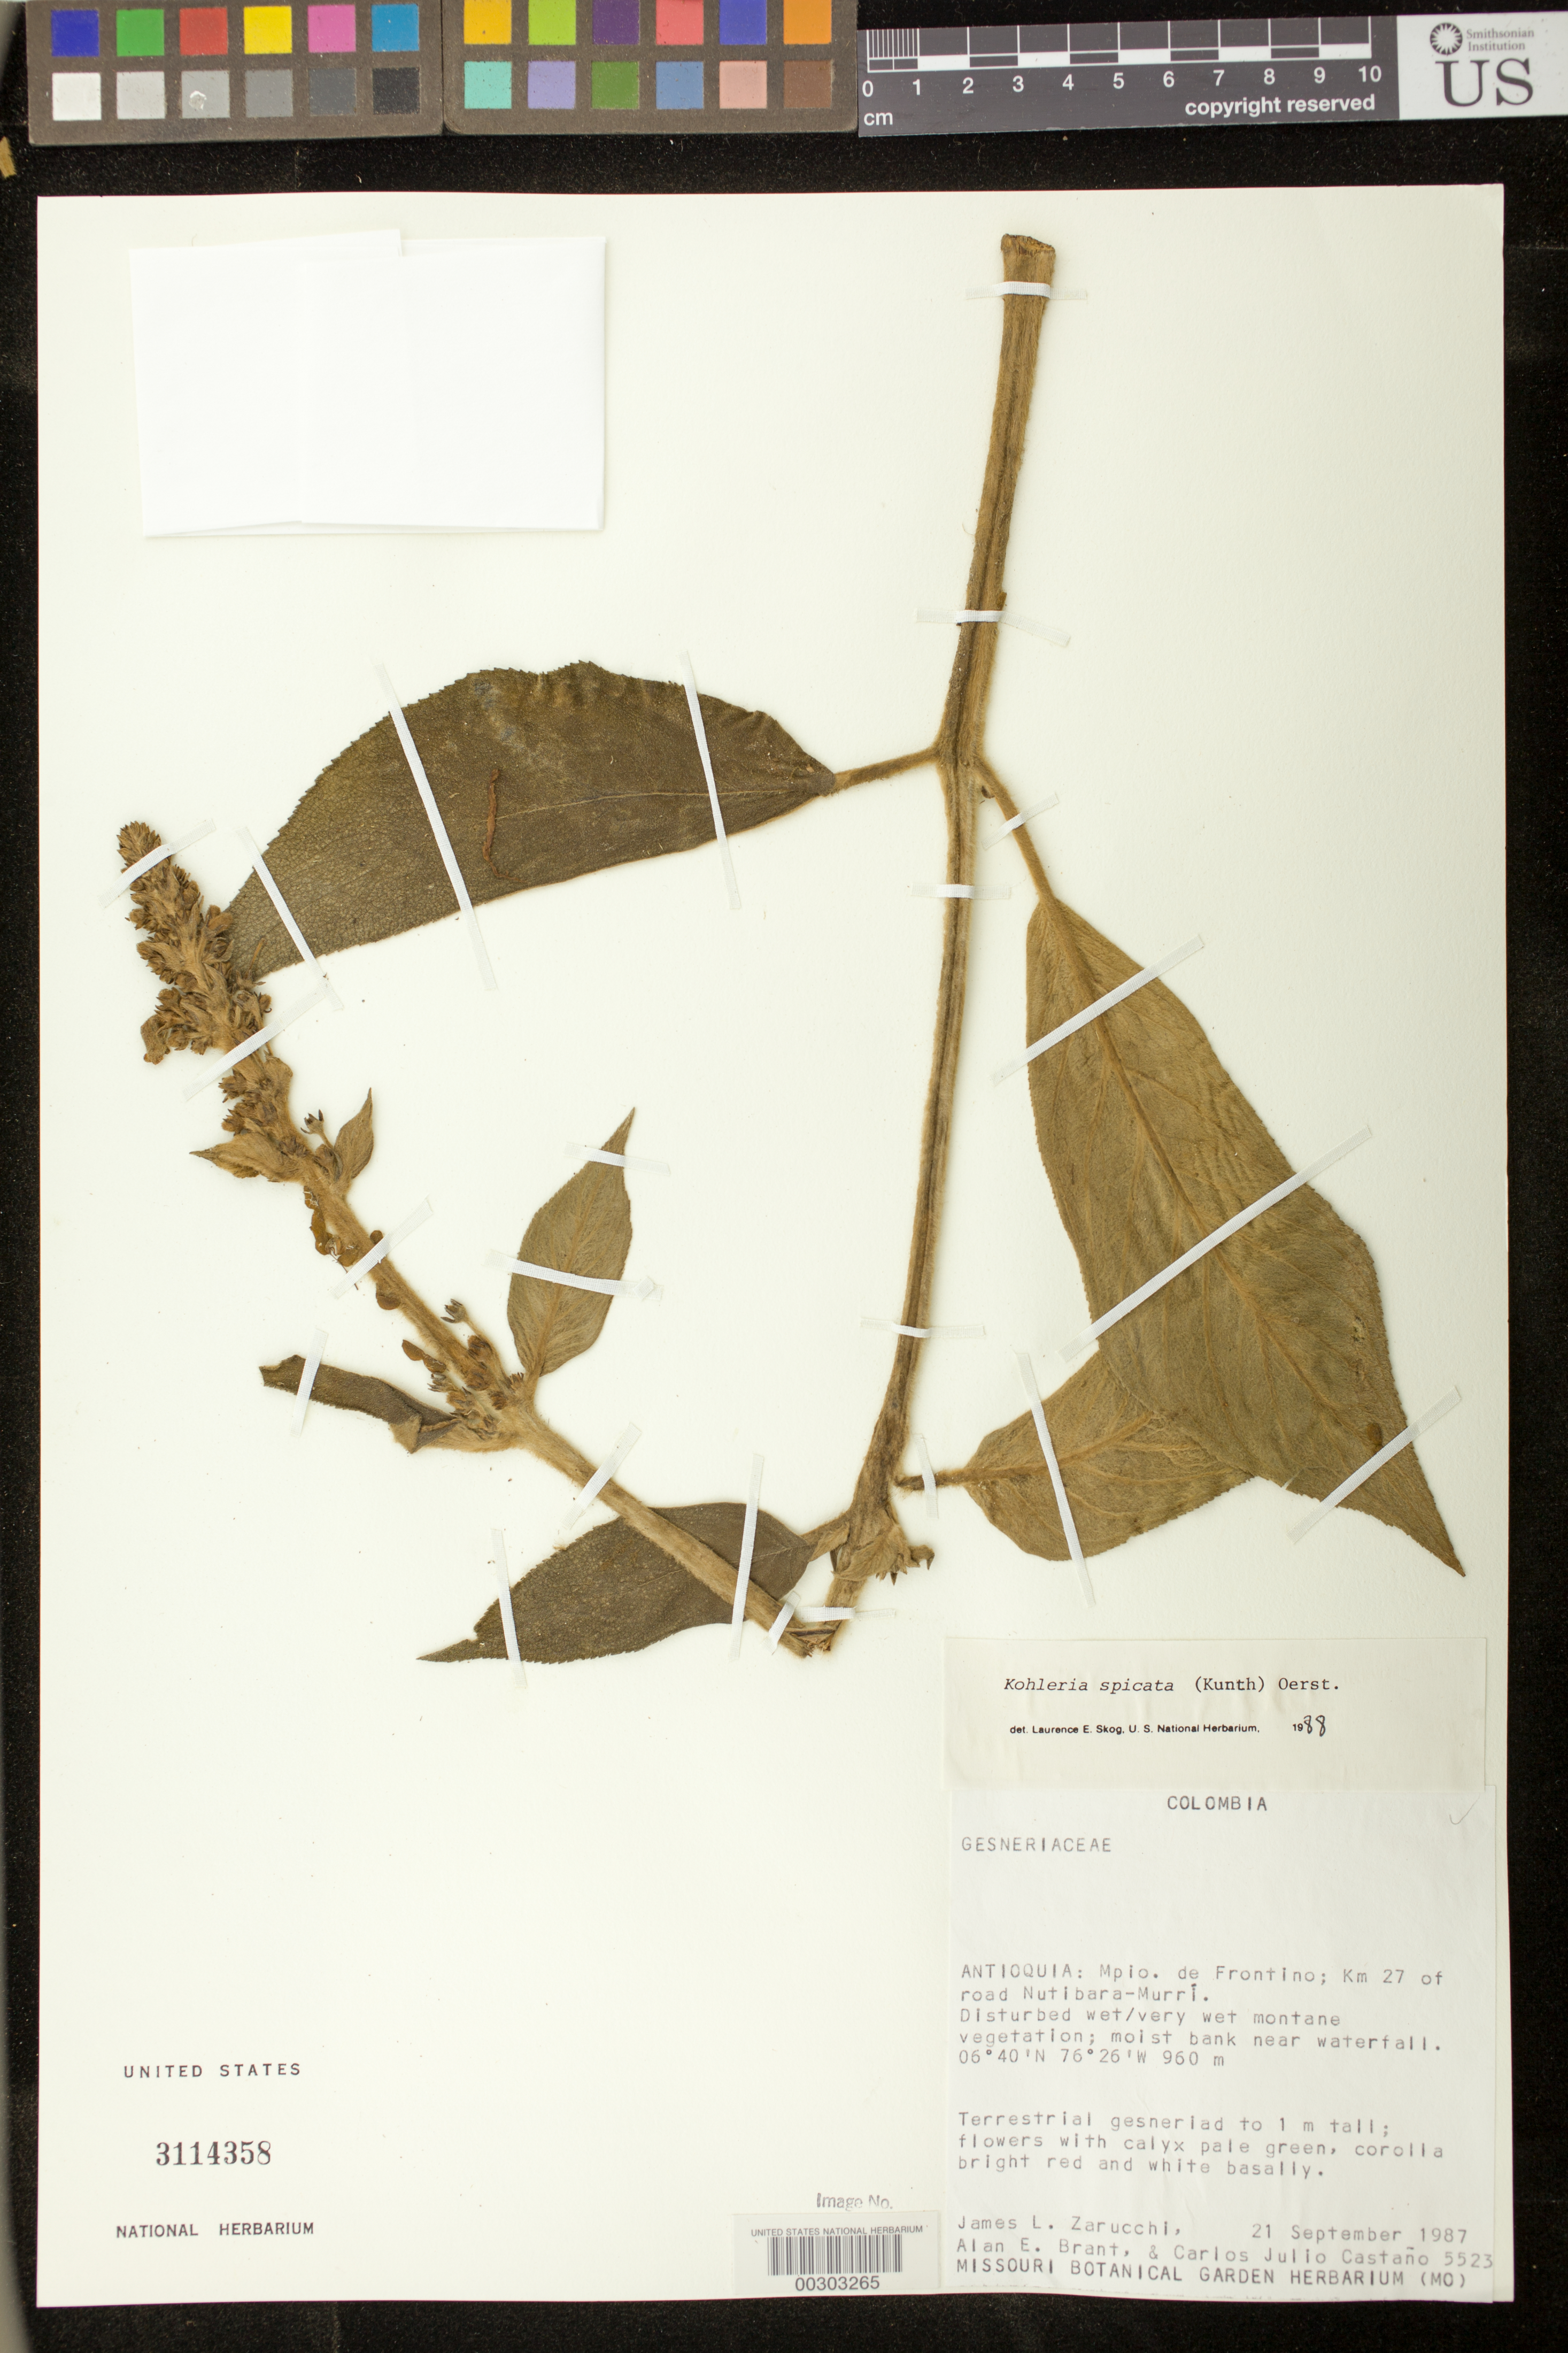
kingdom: Plantae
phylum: Tracheophyta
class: Magnoliopsida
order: Lamiales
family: Gesneriaceae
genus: Kohleria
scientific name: Kohleria spicata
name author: (Kunth) Oerst.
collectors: J. L. Zarucchi, A. Brant & C. Castano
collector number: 5523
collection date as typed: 21 Sep 1987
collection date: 1987-09-21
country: Colombia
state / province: Antioquia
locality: Mun. of Frontino, km 27 of road Nutibara-Murri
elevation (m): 960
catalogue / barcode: US 3114358